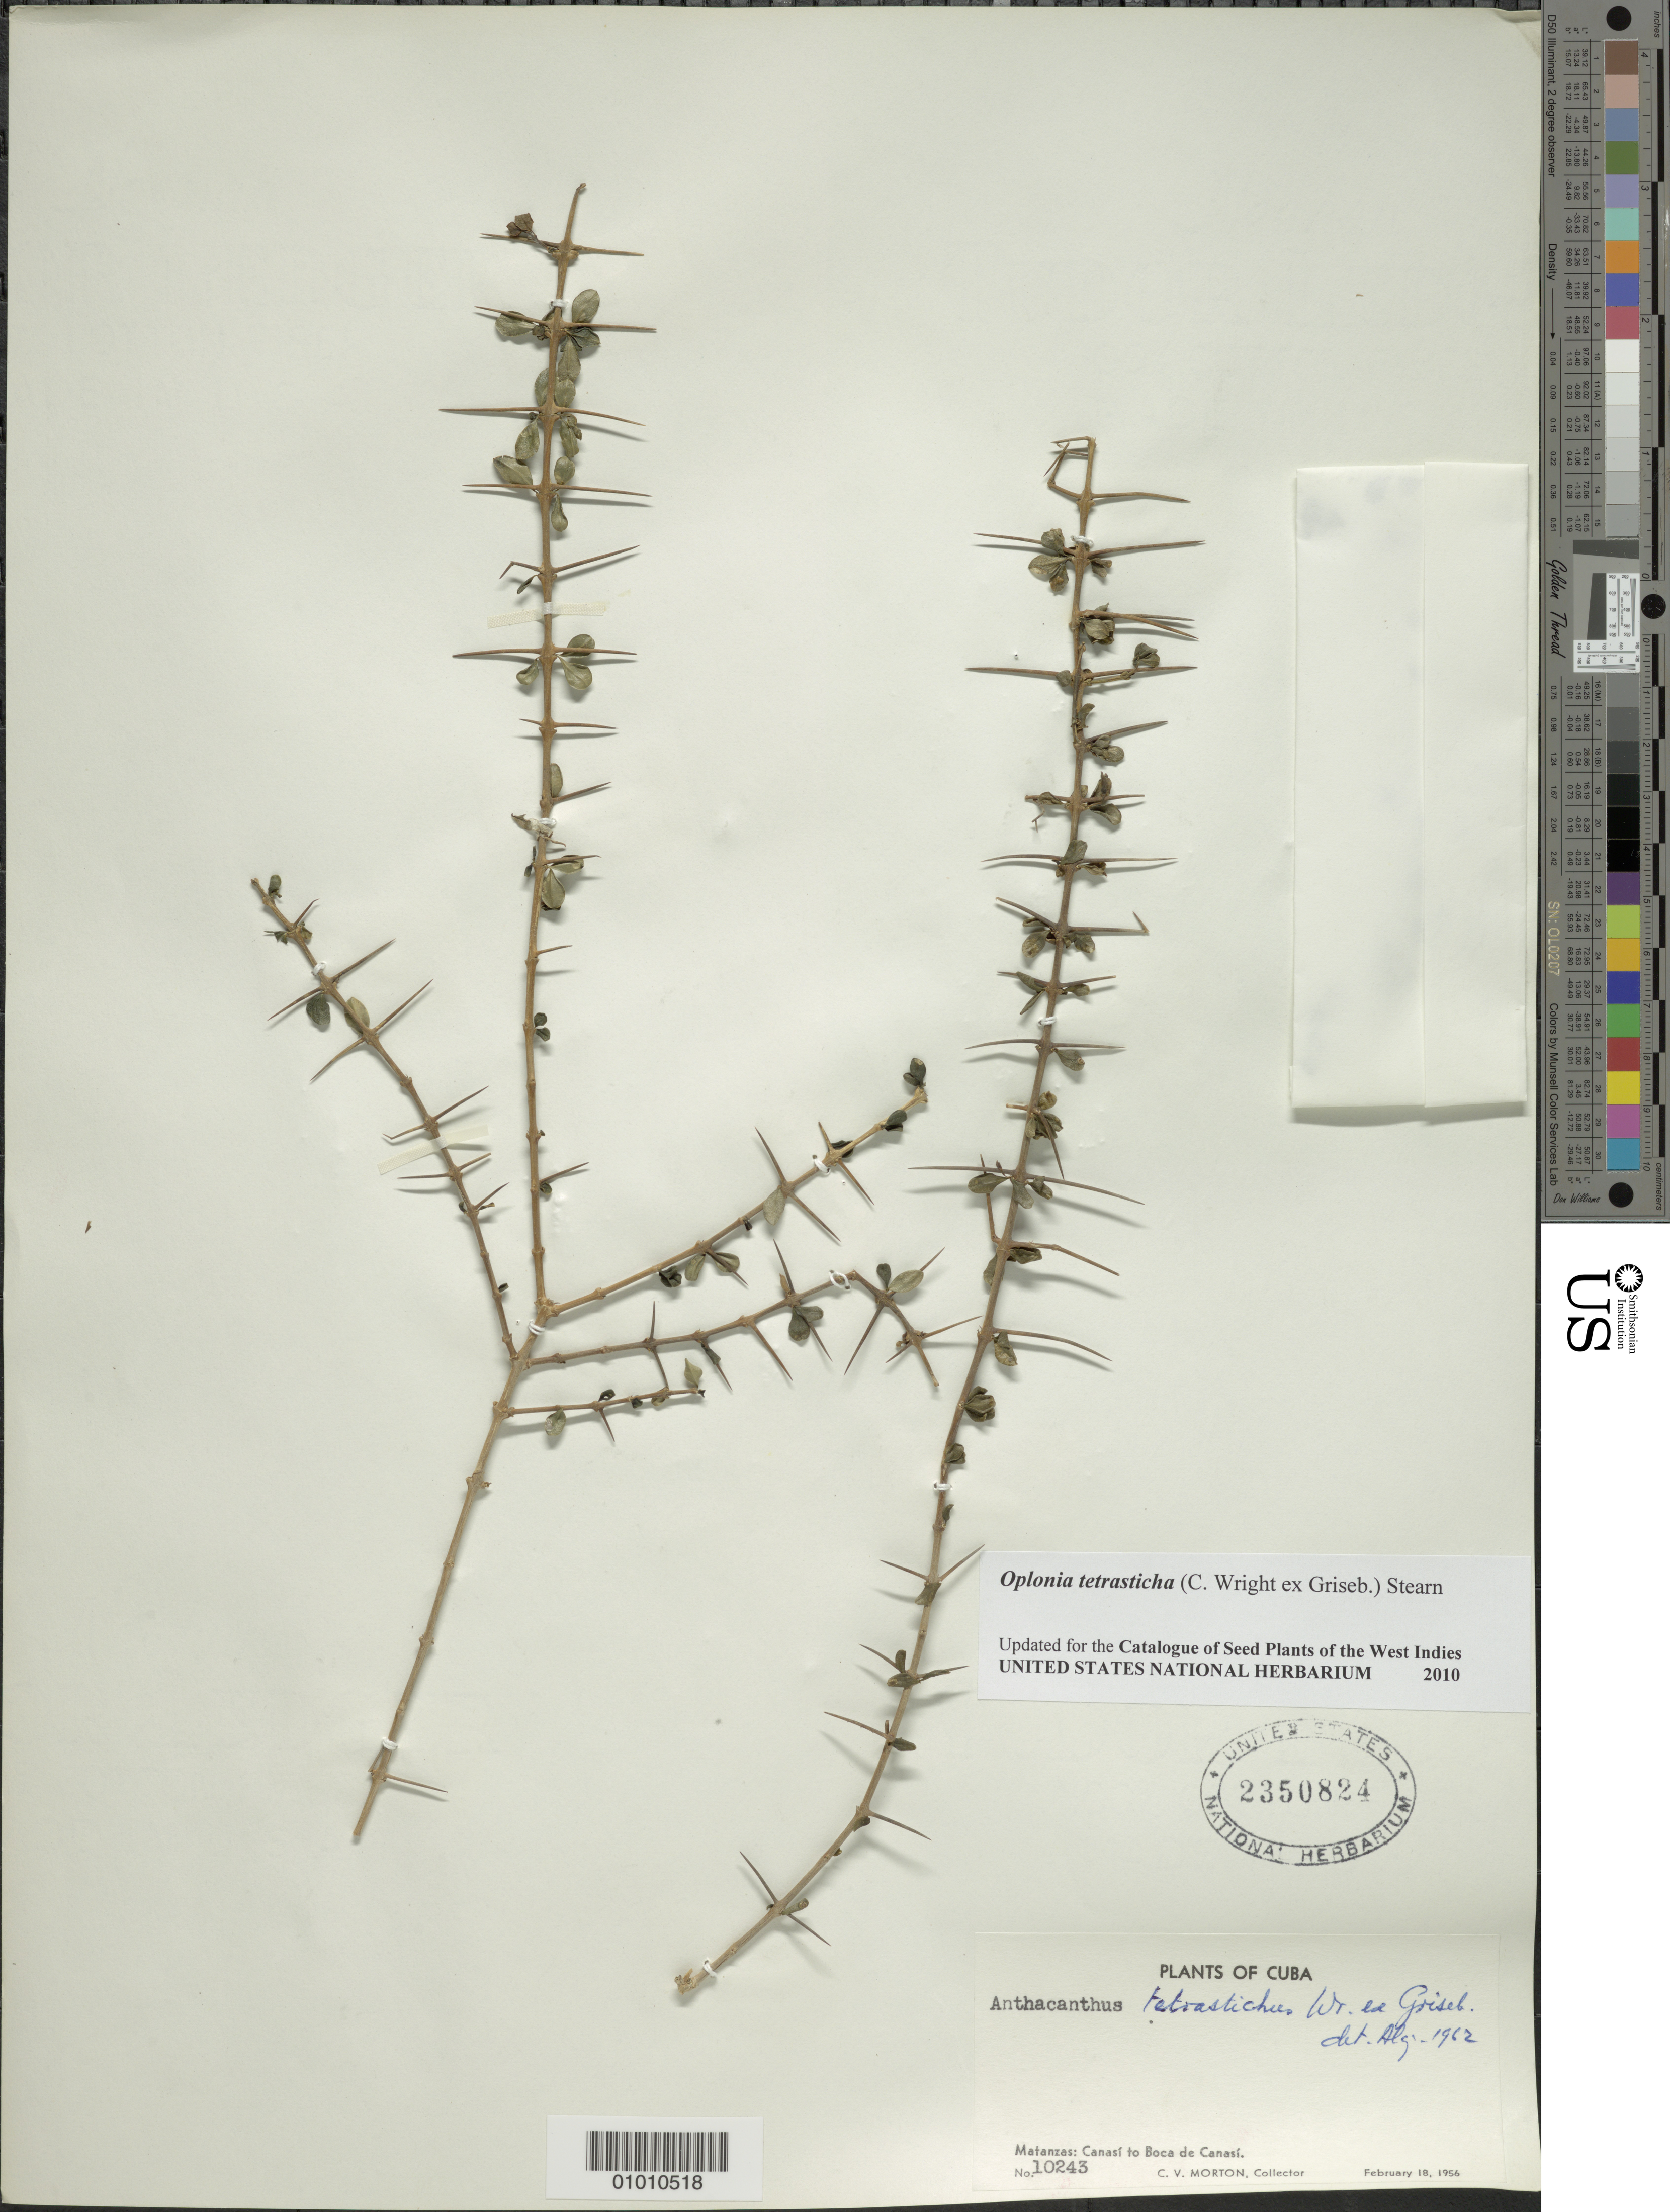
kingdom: Plantae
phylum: Tracheophyta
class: Magnoliopsida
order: Lamiales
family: Acanthaceae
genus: Oplonia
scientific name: Oplonia tetrasticha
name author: (C. Wright ex Griseb.) Stearn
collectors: C. V. Morton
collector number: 10243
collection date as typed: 18 Feb 1956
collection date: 1956-02-18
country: Cuba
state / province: Matanzas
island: Cuba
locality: Canasí to Boca de Canasí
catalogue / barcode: US 2350824